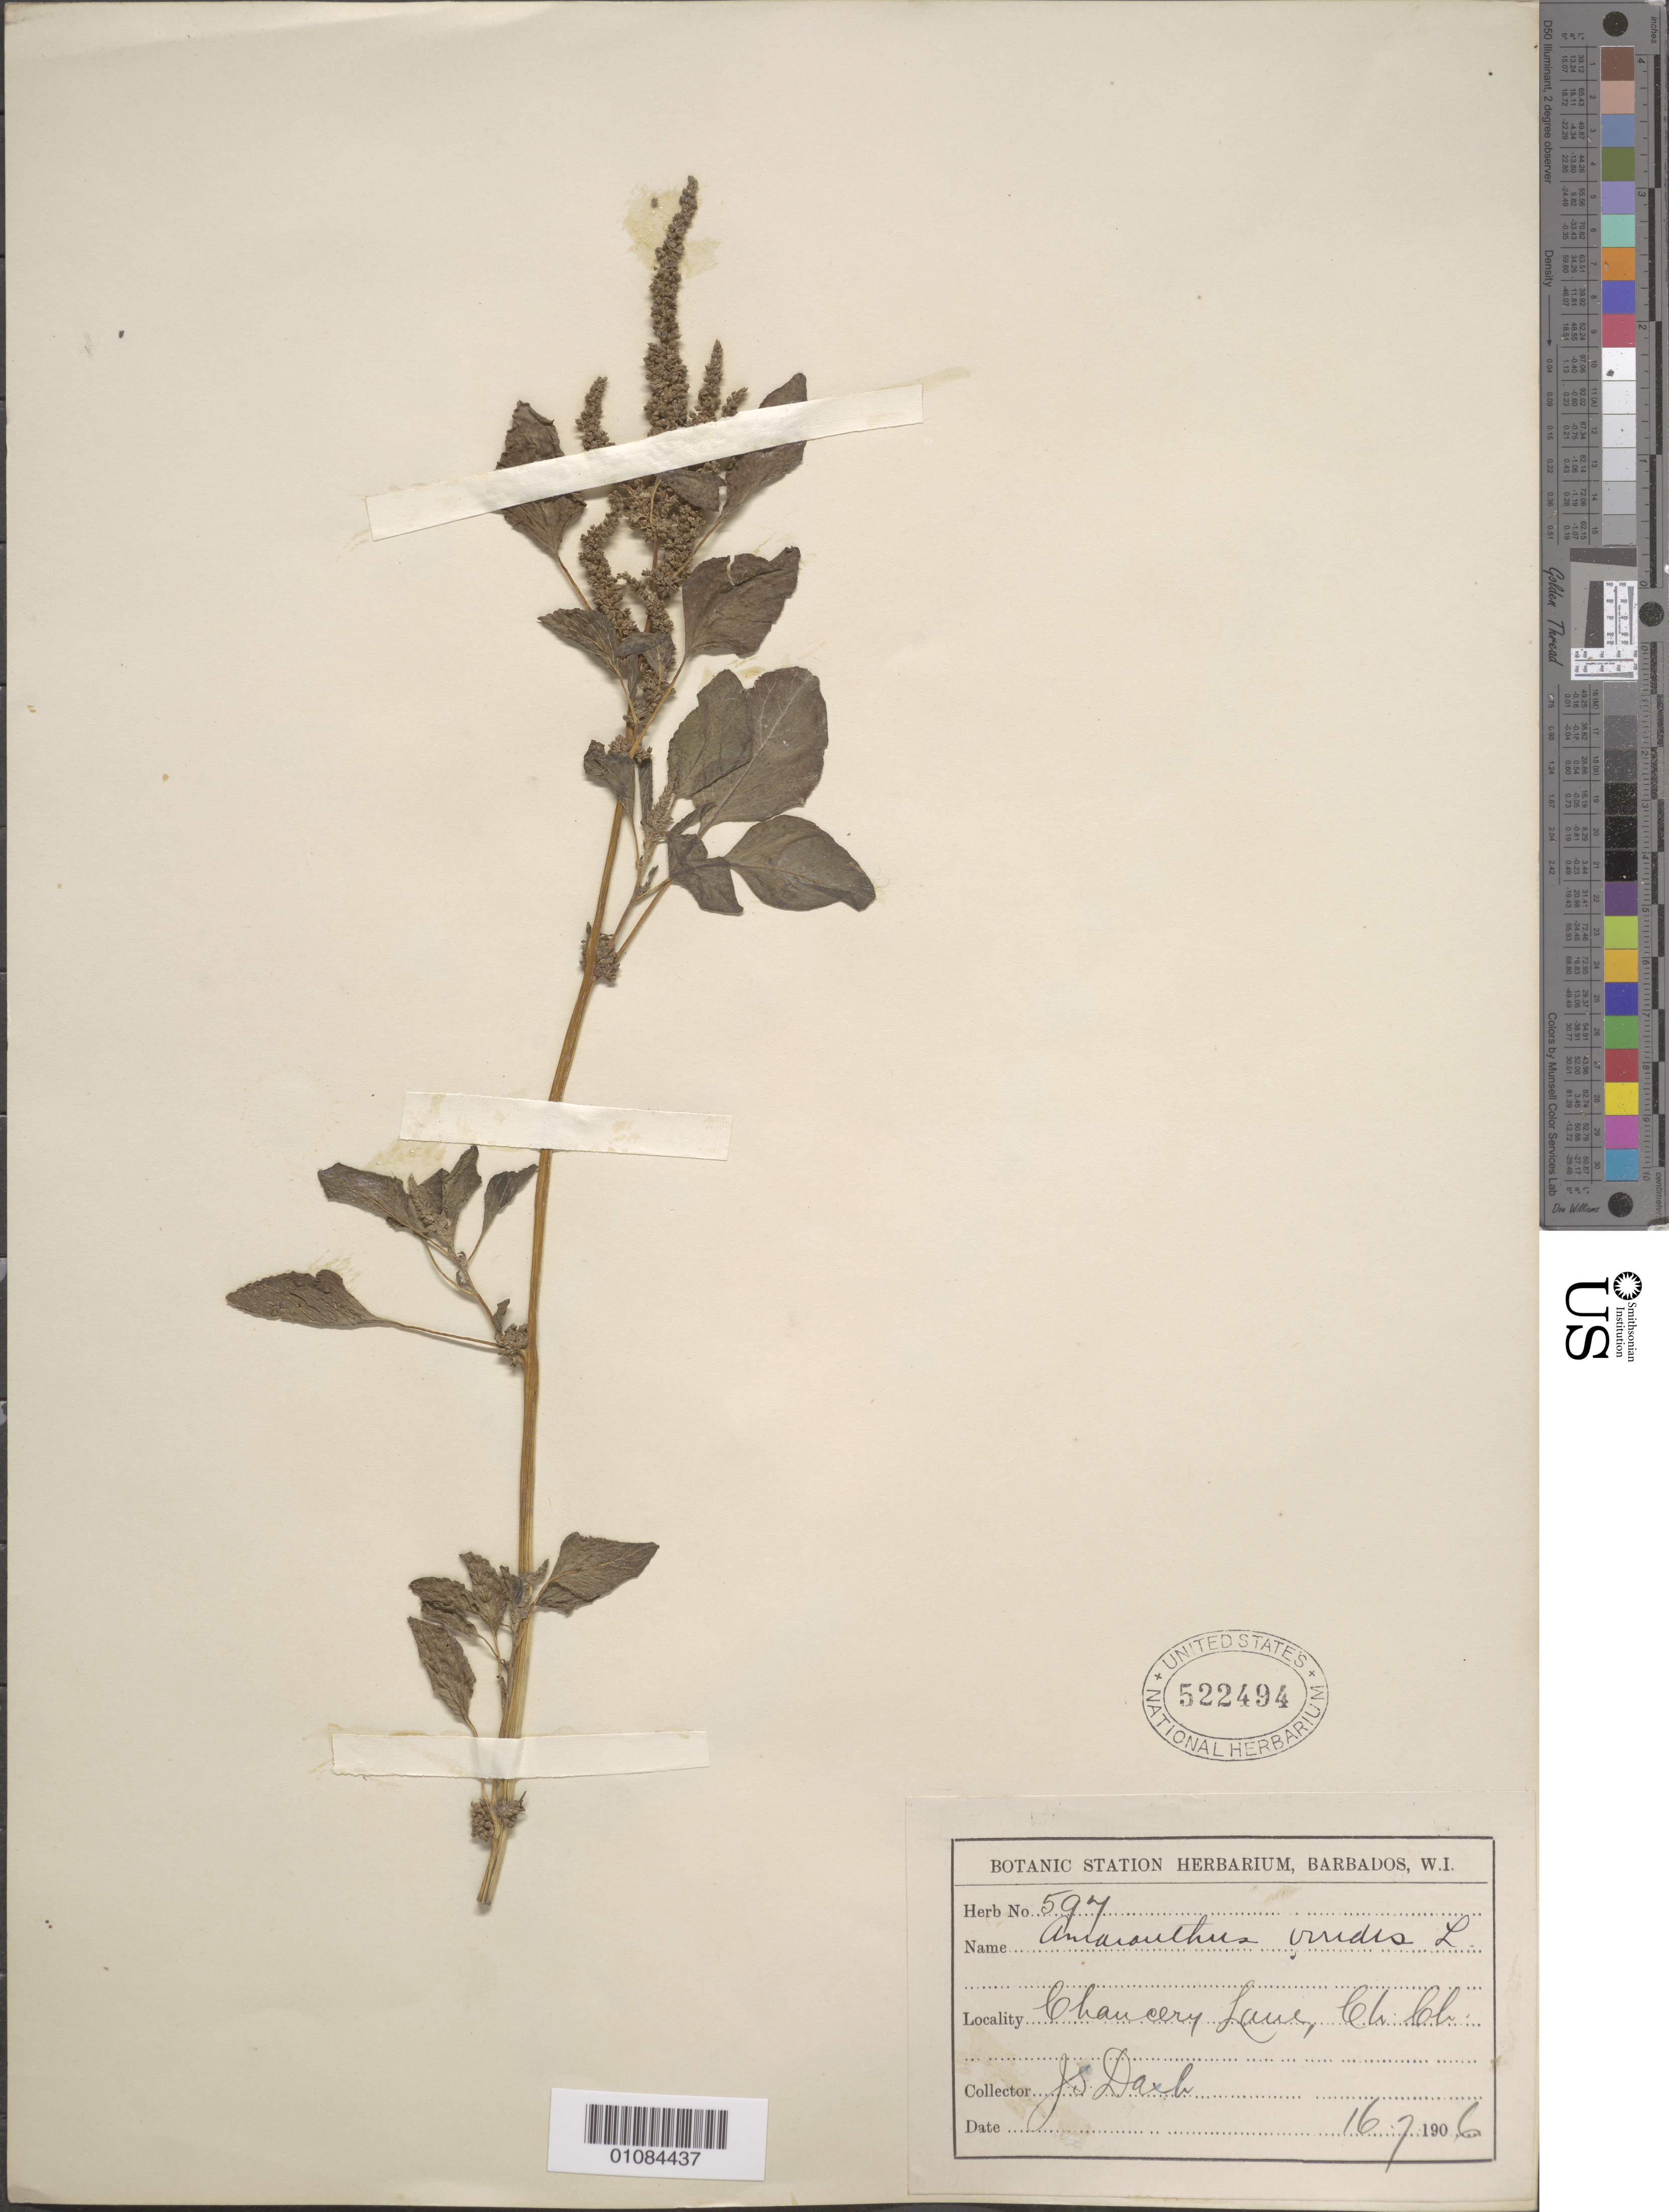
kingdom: Plantae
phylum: Tracheophyta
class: Magnoliopsida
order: Caryophyllales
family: Amaranthaceae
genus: Amaranthus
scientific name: Amaranthus gracilis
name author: Desf. ex Poir.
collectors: J. Dash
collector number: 594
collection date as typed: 16 Jul 1906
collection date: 1906-07-16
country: Barbados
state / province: Christ Church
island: Barbados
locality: Ch.Ch., Chaucery Lane.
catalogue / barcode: US 522494